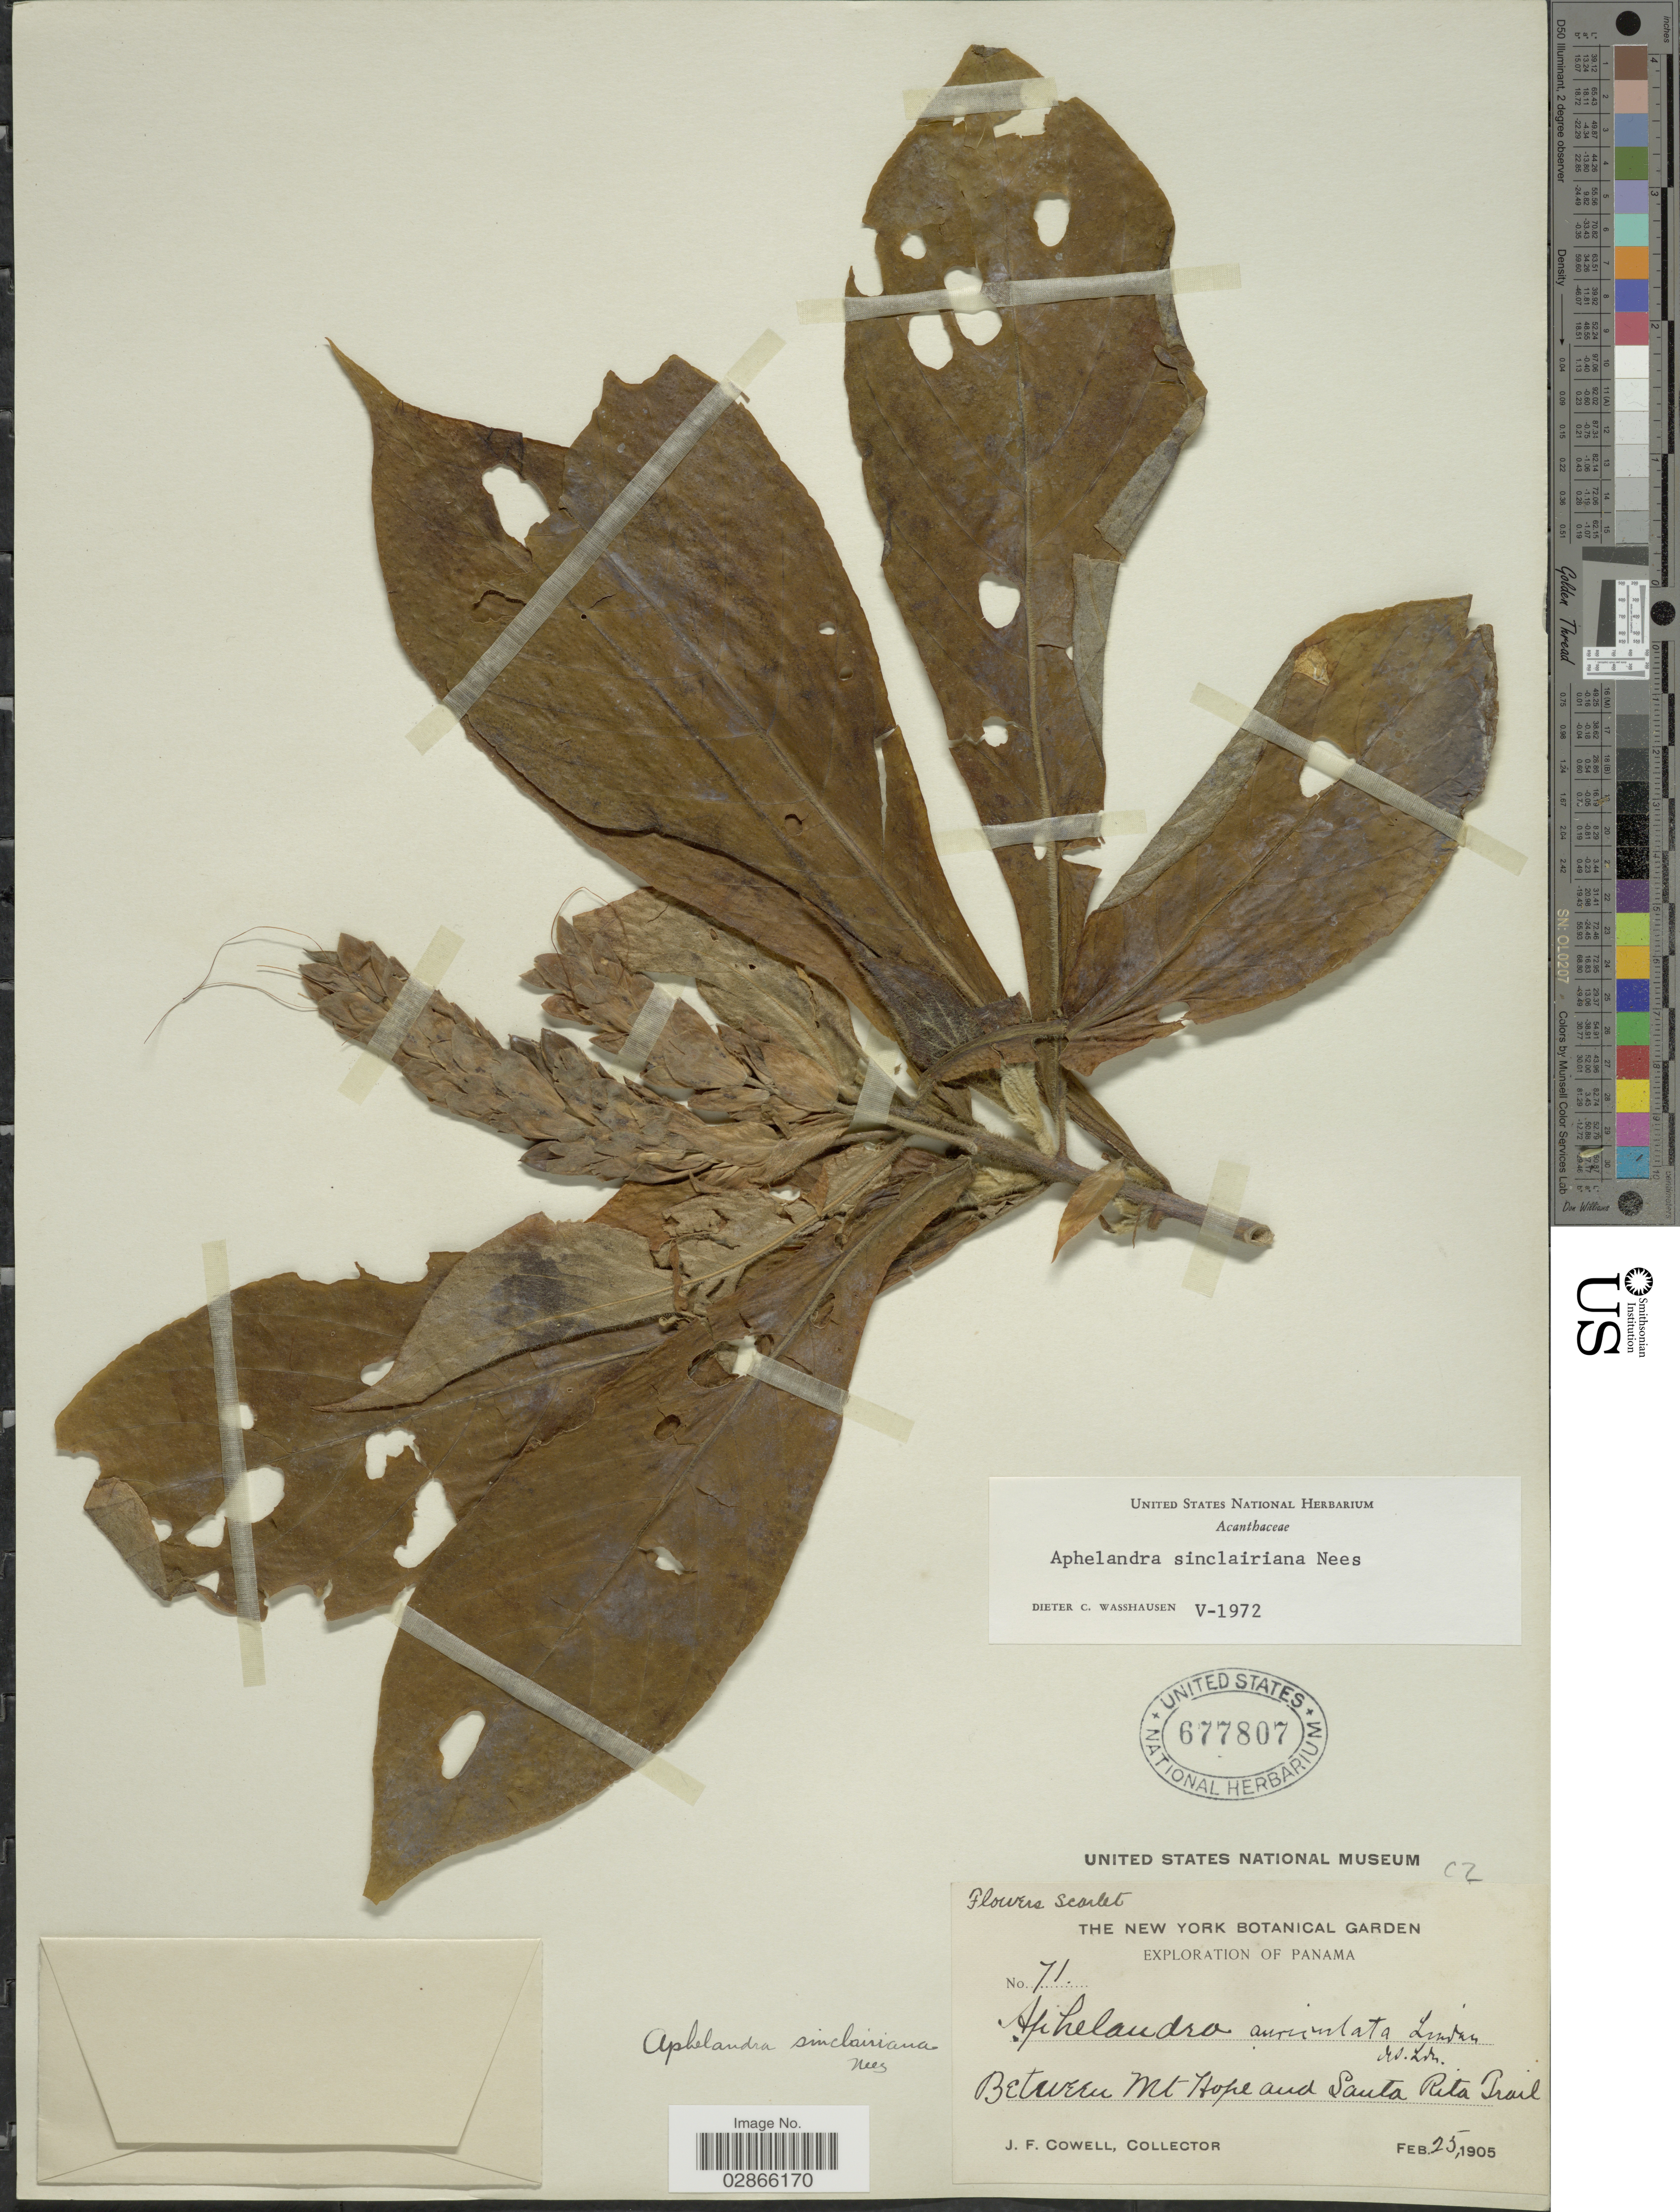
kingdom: Plantae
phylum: Tracheophyta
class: Magnoliopsida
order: Lamiales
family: Acanthaceae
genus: Aphelandra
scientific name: Aphelandra sinclairiana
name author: Nees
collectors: J. F. Cowell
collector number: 71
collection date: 1905-02-25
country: Panama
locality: Between Mt Hope and Santa Rita Trail.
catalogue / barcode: US 677807